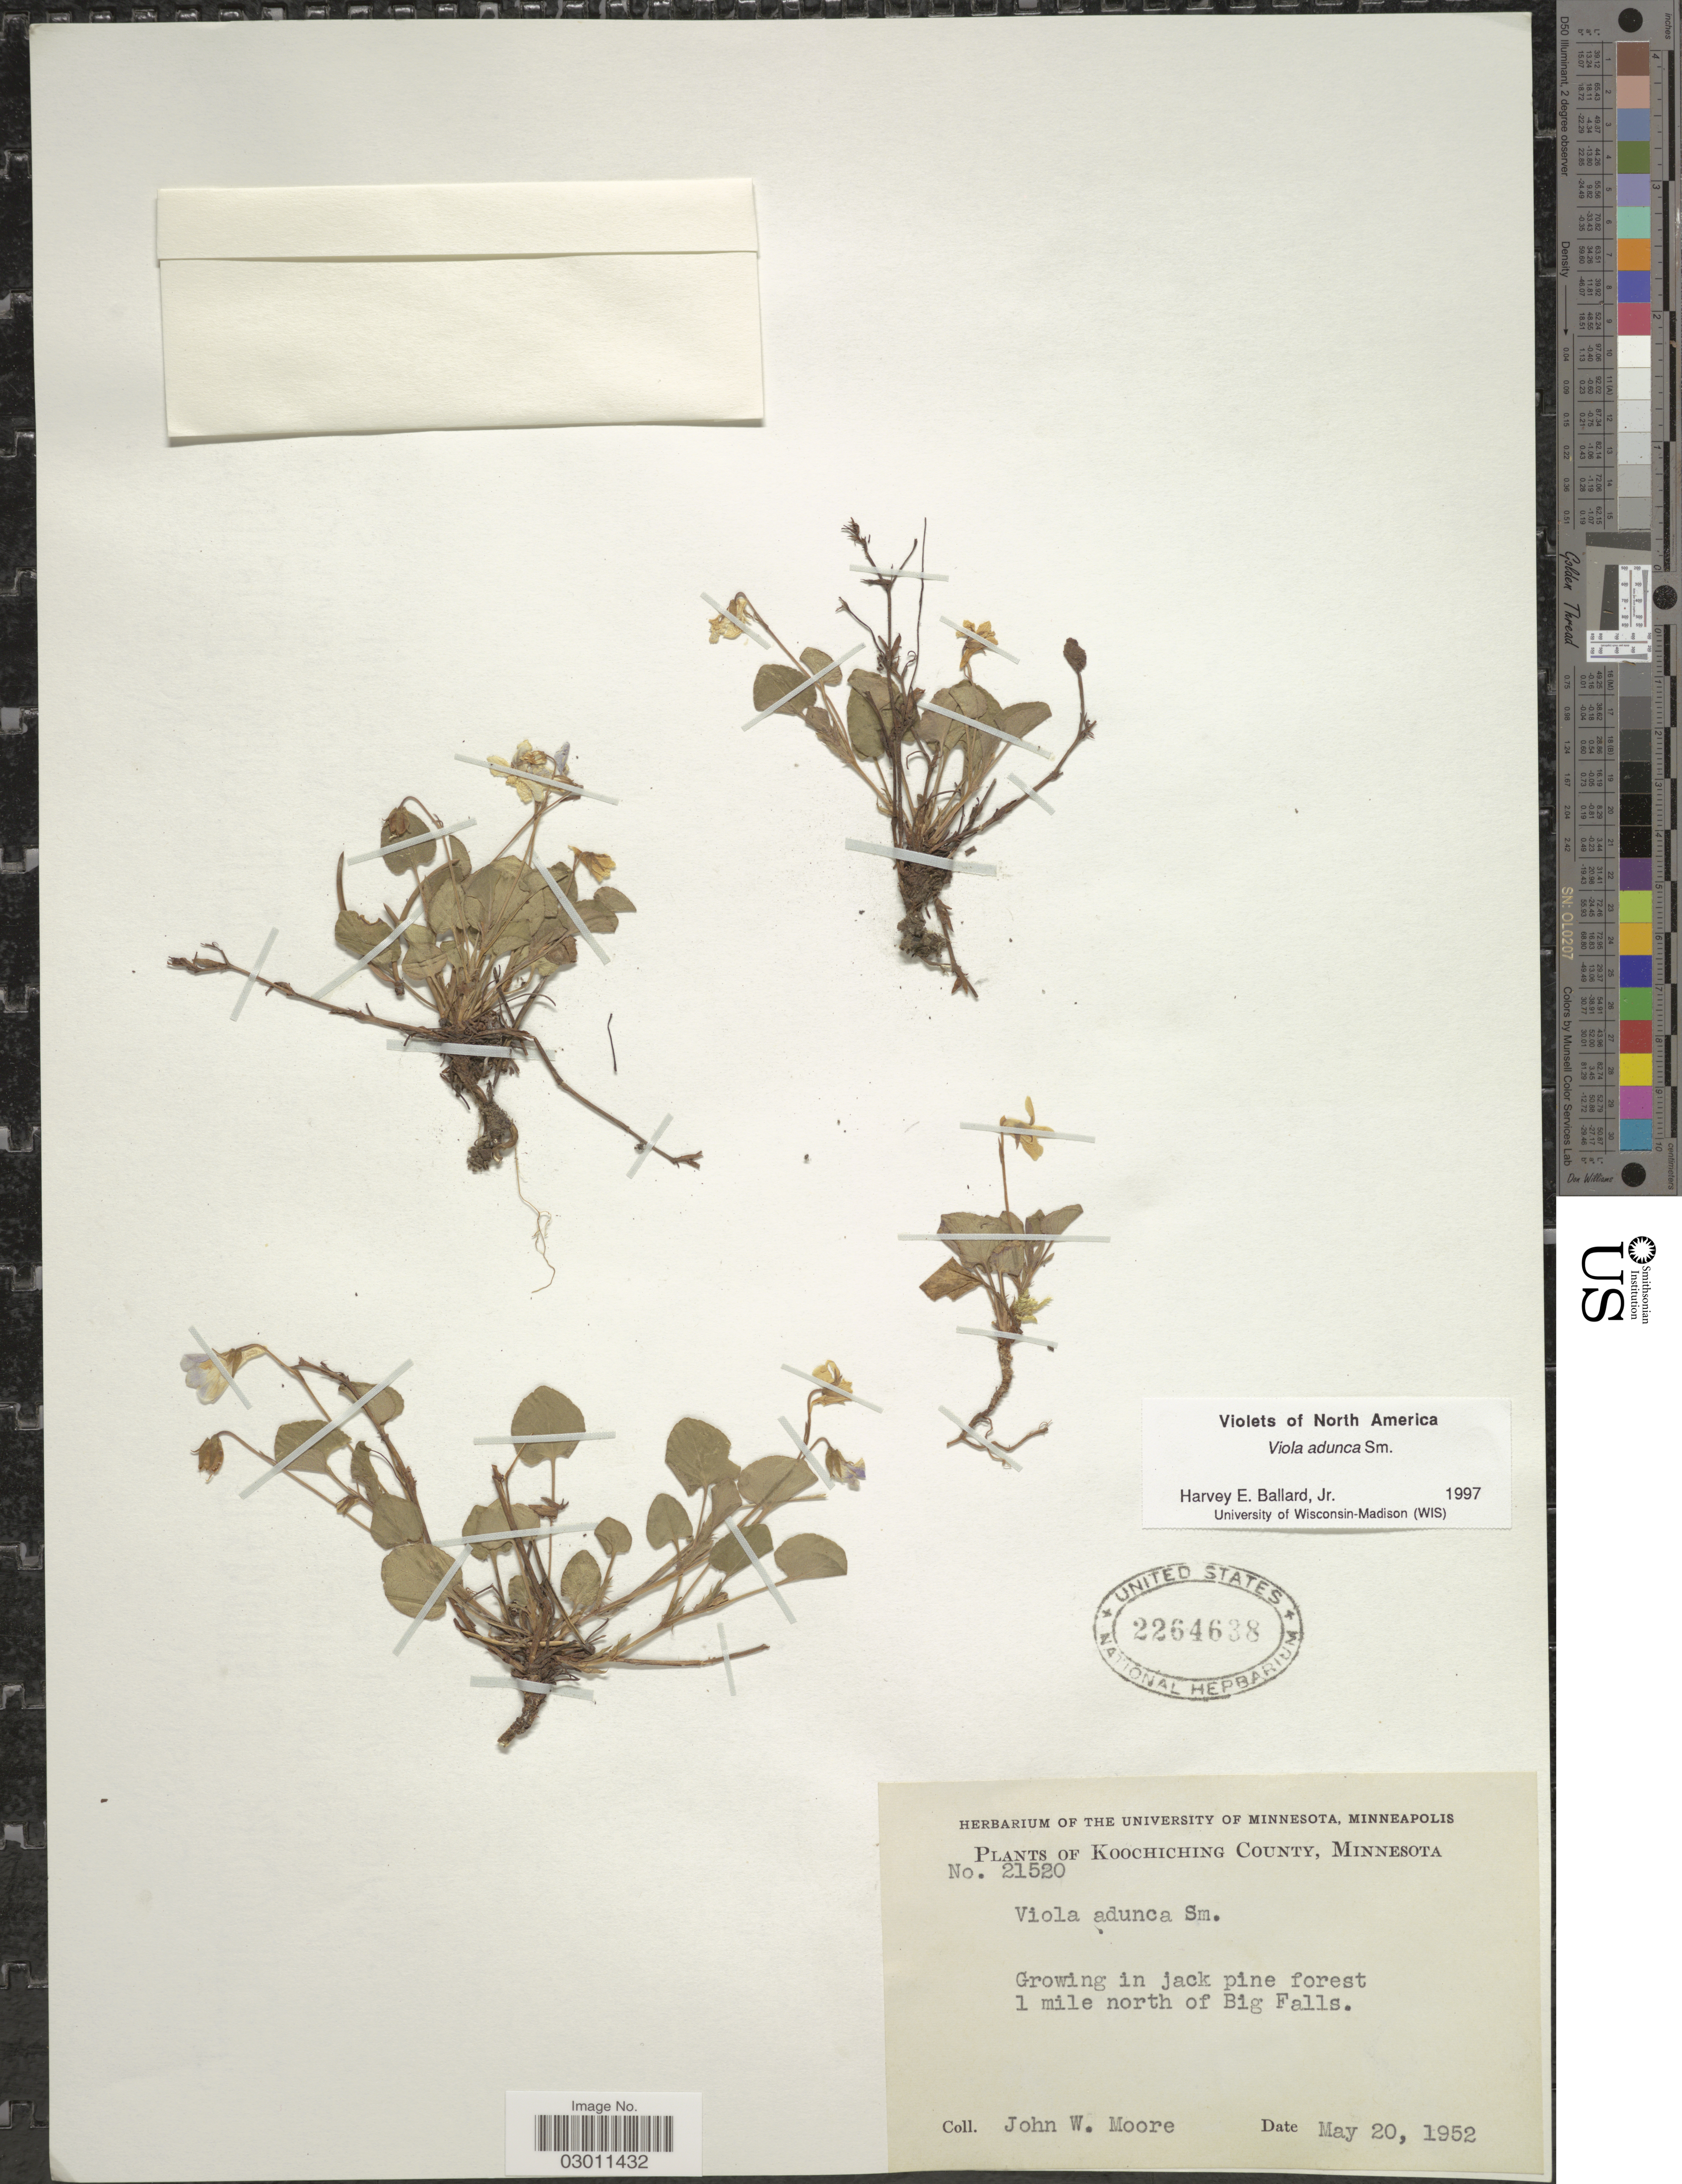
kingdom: Plantae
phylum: Tracheophyta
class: Magnoliopsida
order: Malpighiales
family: Violaceae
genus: Viola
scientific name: Viola adunca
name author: Sm.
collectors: J. Moore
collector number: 21520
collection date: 1952-05-20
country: United States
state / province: Minnesota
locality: Koochiching County, Growing in jack pine forest 1 miles north of Big Falls.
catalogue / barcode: US 2264638